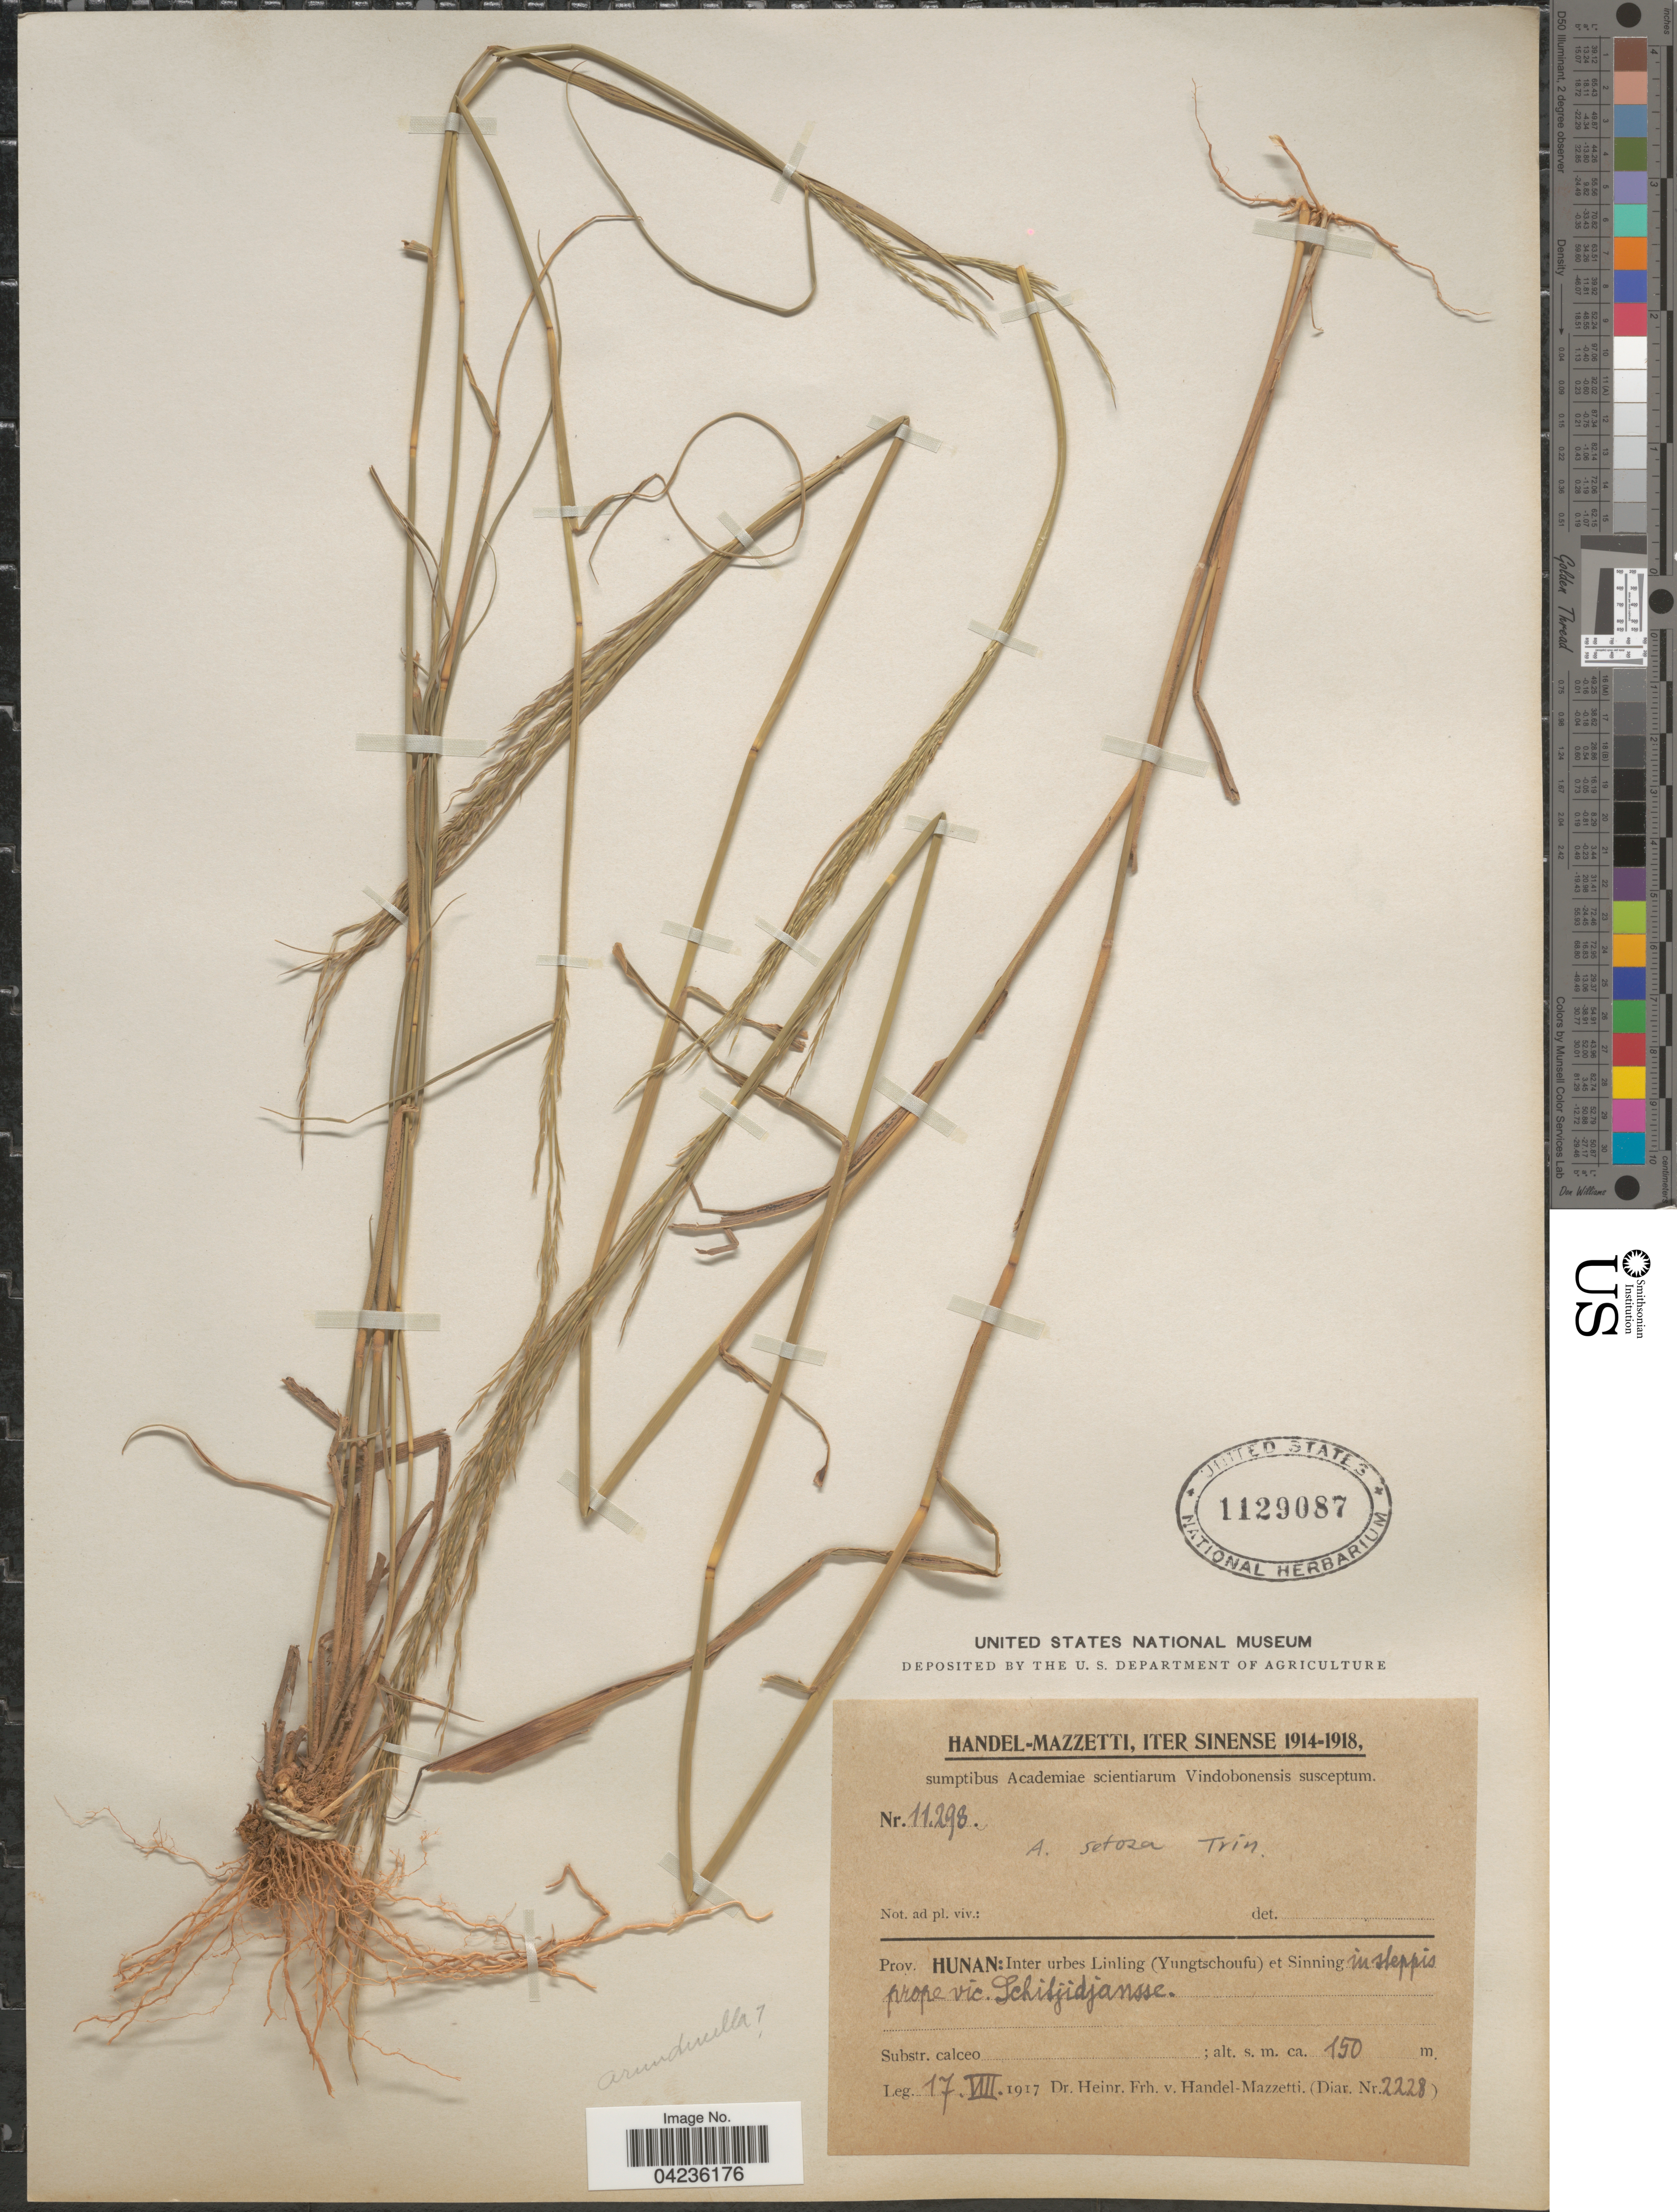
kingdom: Plantae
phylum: Tracheophyta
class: Liliopsida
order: Poales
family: Poaceae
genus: Arundinella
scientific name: Arundinella setosa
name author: Trin.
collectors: H. Handel-Mazzetti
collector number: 11298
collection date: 1917-08-17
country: China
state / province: Hunan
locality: Iter Sinense 1914-1918. Prov. Hunan: Inter urbes Linling (Yungtschoufu) et Sinning in steppis prope vic. Tchisjisjansse.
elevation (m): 46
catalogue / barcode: US 1129087